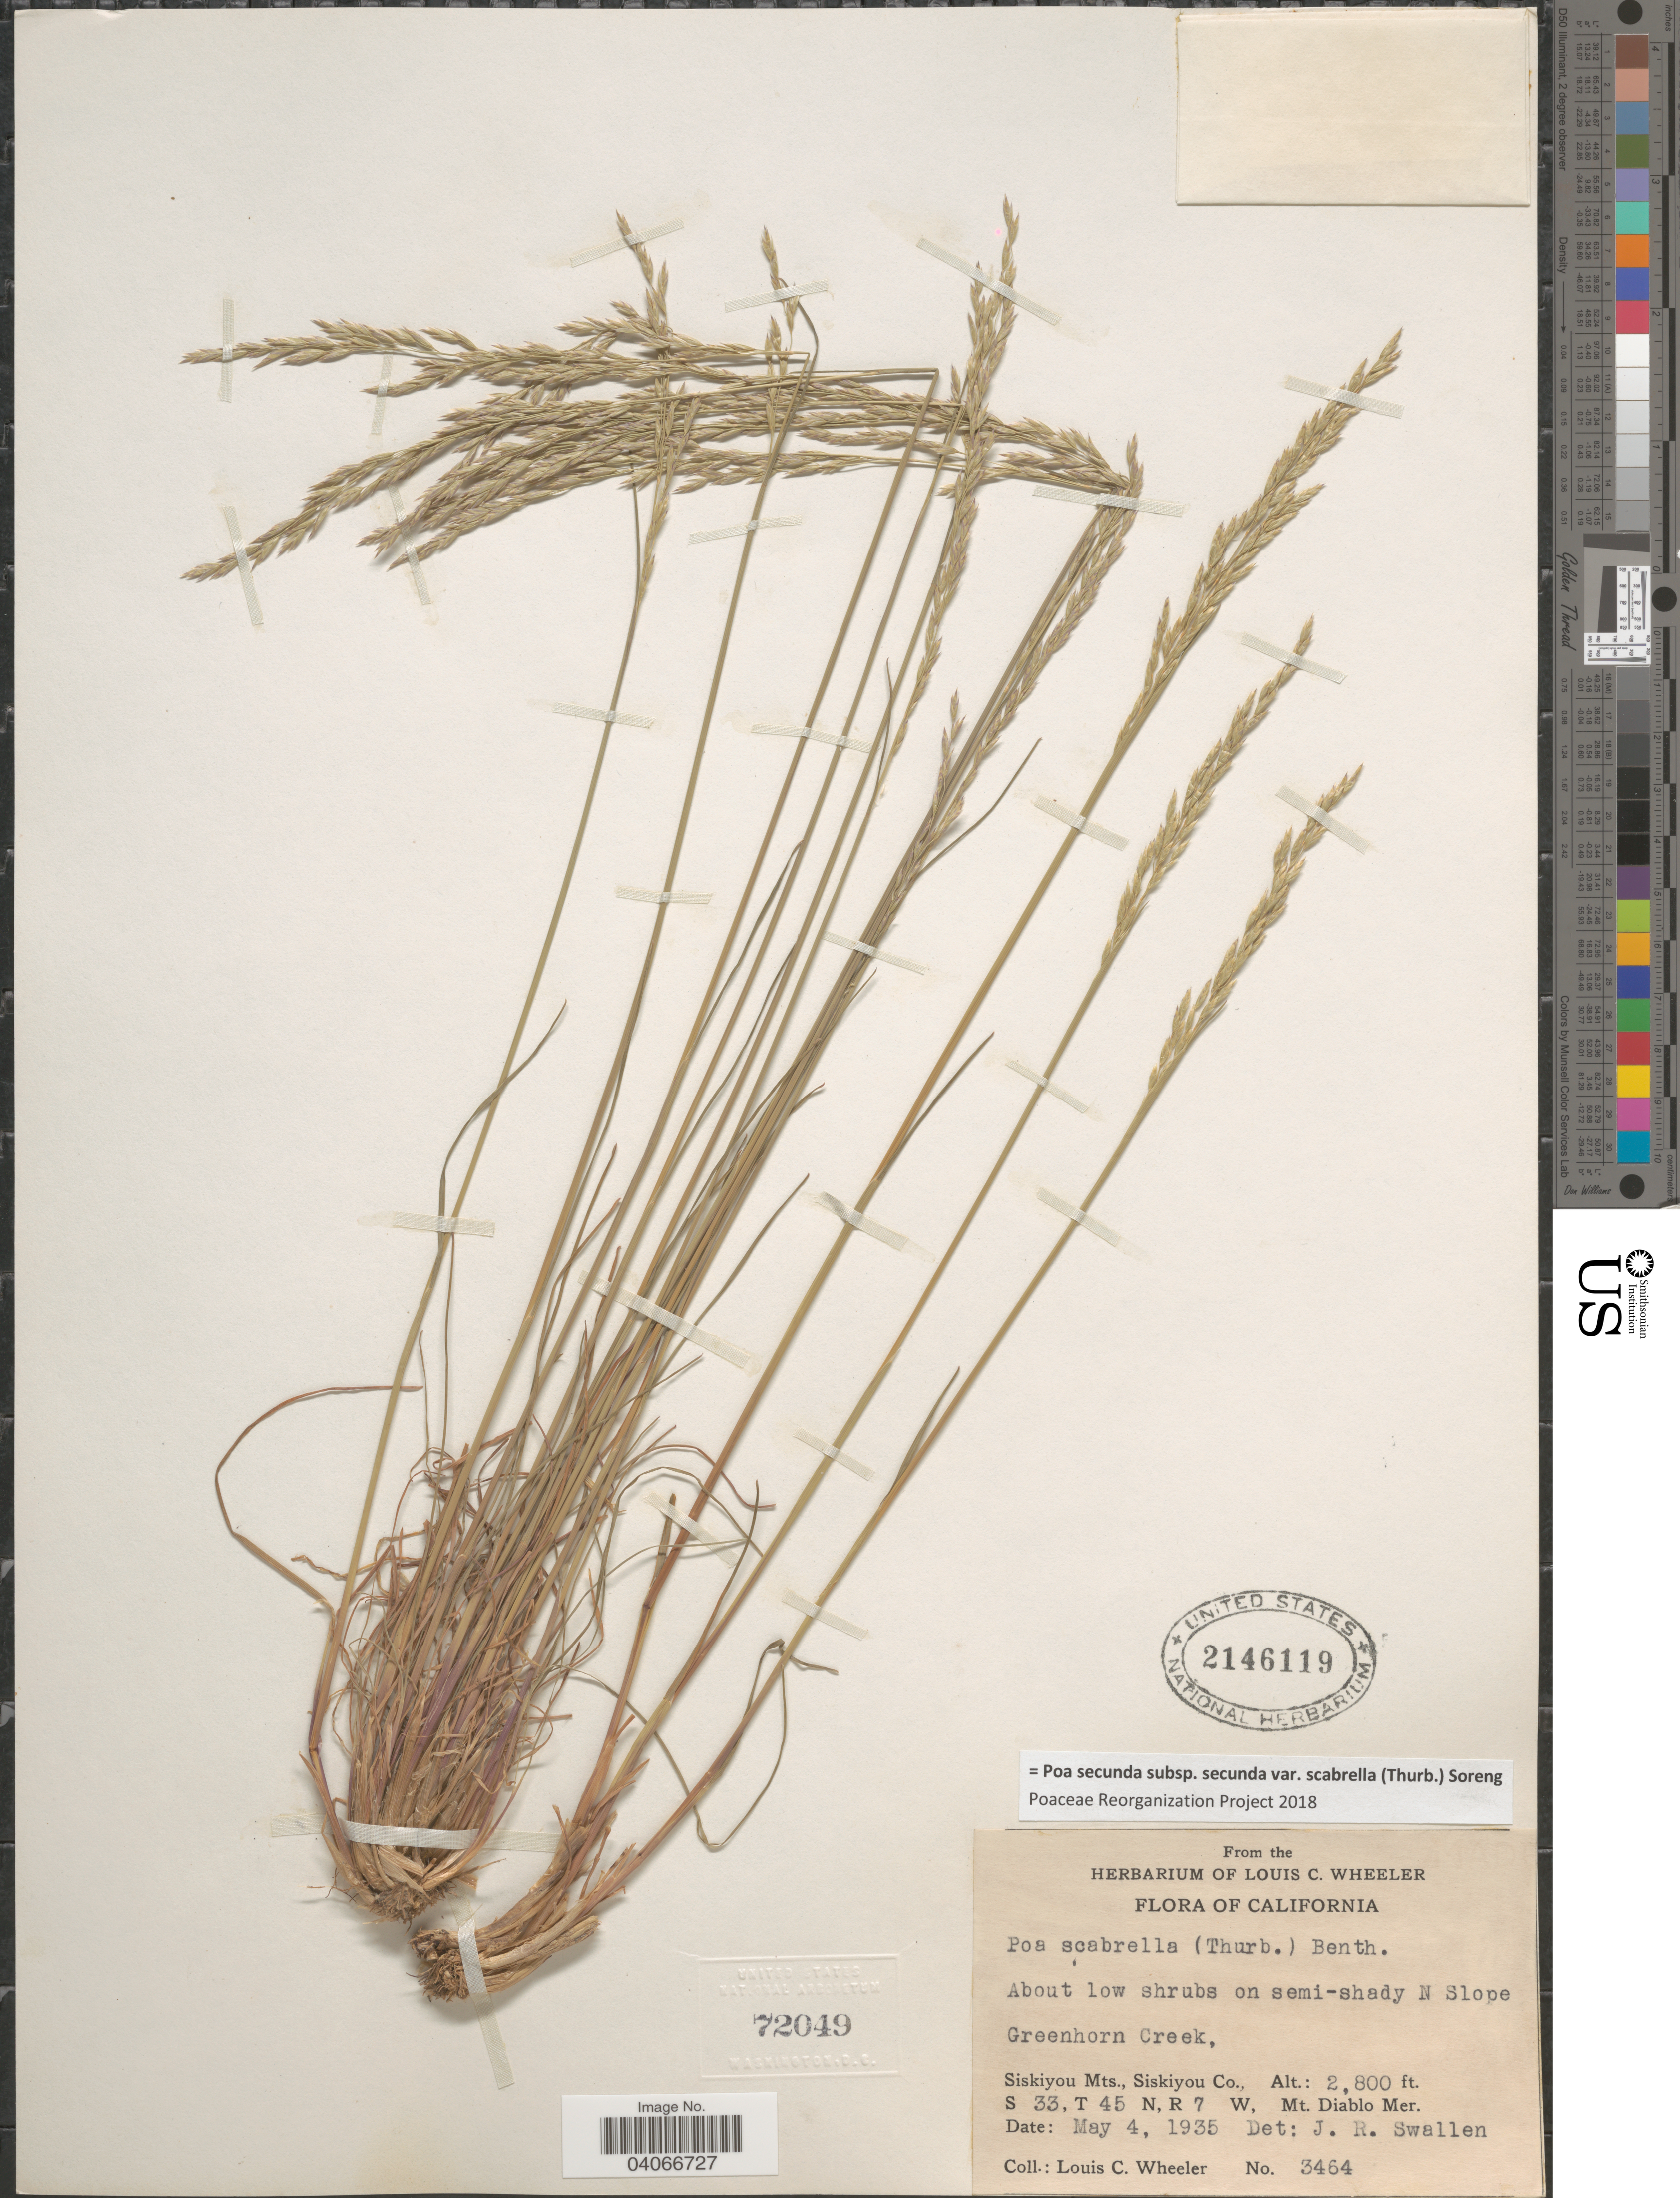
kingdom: Plantae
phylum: Tracheophyta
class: Liliopsida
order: Poales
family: Poaceae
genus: Poa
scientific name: Poa secunda subsp. secunda var. scabrella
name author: (Thurb.) Soreng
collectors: L. C. Wheeler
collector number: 3464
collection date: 1935-05-04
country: United States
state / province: California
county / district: Siskiyou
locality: About low shrubs on semi-shady N Slope Greenhorn Creek, Siskiyou Mts., Siskiyou Co., S33, T45N, R7W, Mt. Diablo Mer.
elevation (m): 853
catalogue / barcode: US 2146119